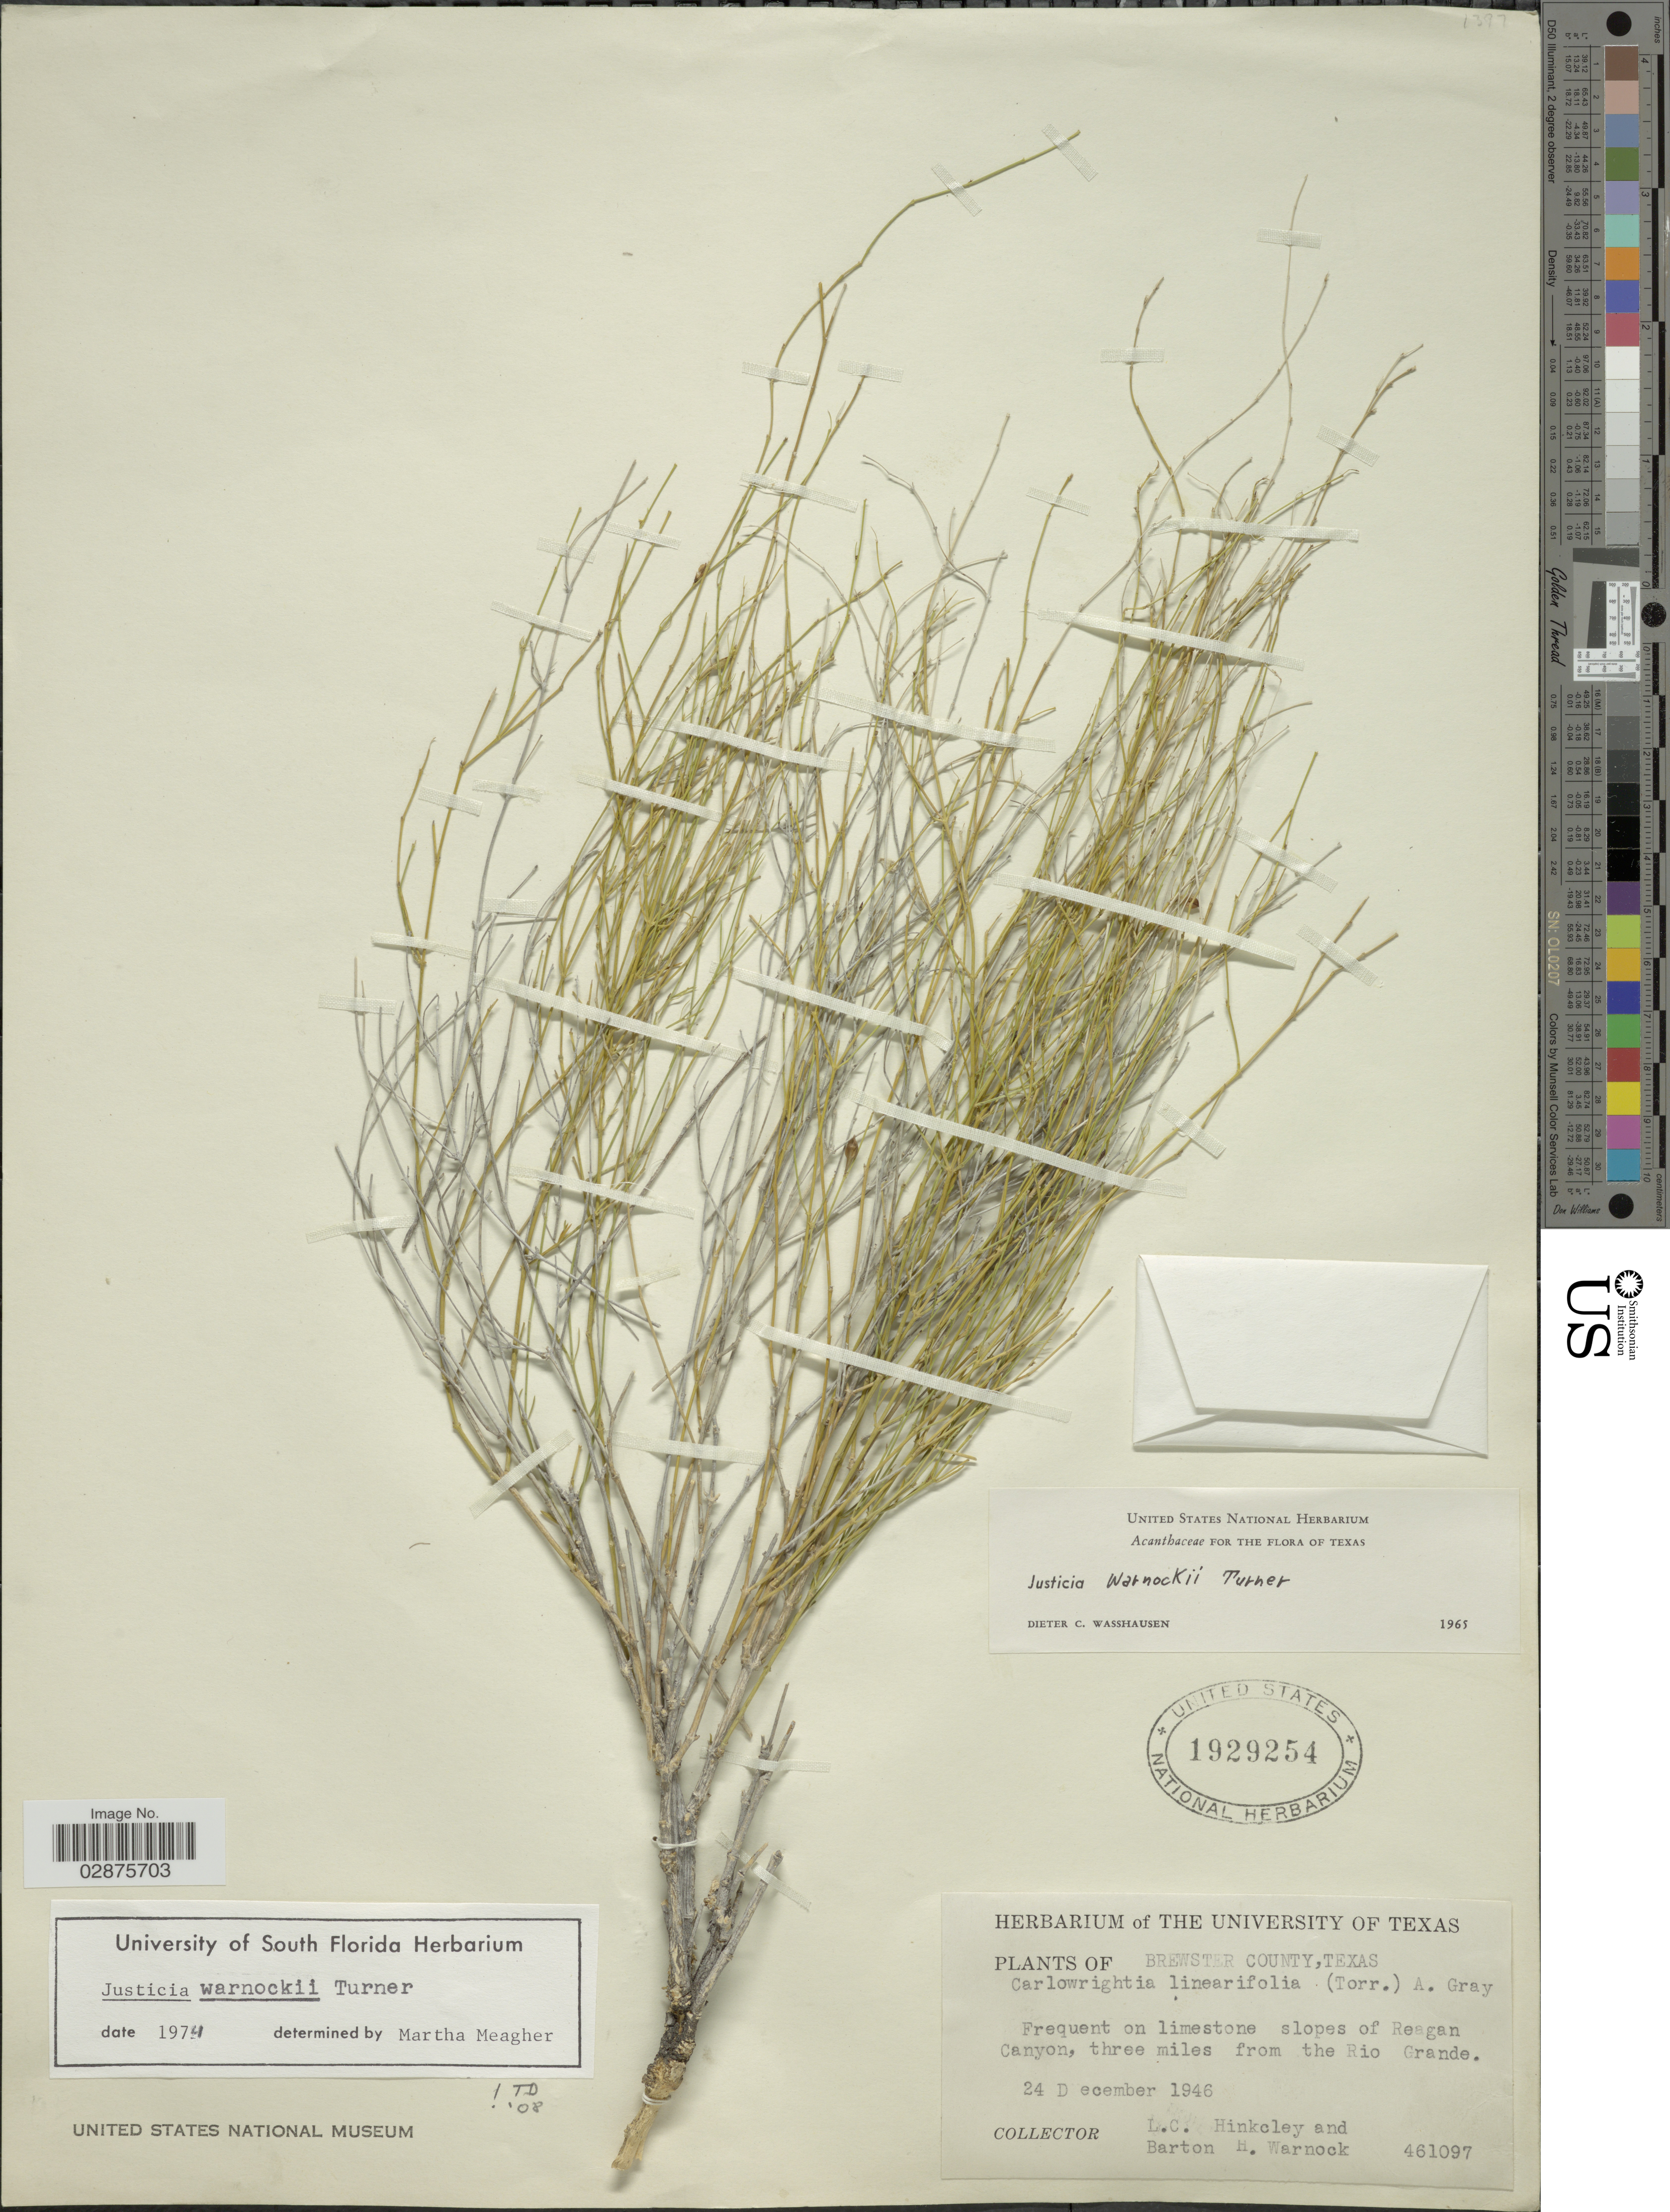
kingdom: Plantae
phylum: Tracheophyta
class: Magnoliopsida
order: Lamiales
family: Acanthaceae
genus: Justicia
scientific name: Justicia warnockii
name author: B.L. Turner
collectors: L. Hinckley & B. H. Warnock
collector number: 461097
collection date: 1946-12-24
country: United States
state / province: Texas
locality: Brewster County. Frequent on limestone slopes of Reagan Canyon, three miles from the Rio Grande.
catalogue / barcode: US 1929254